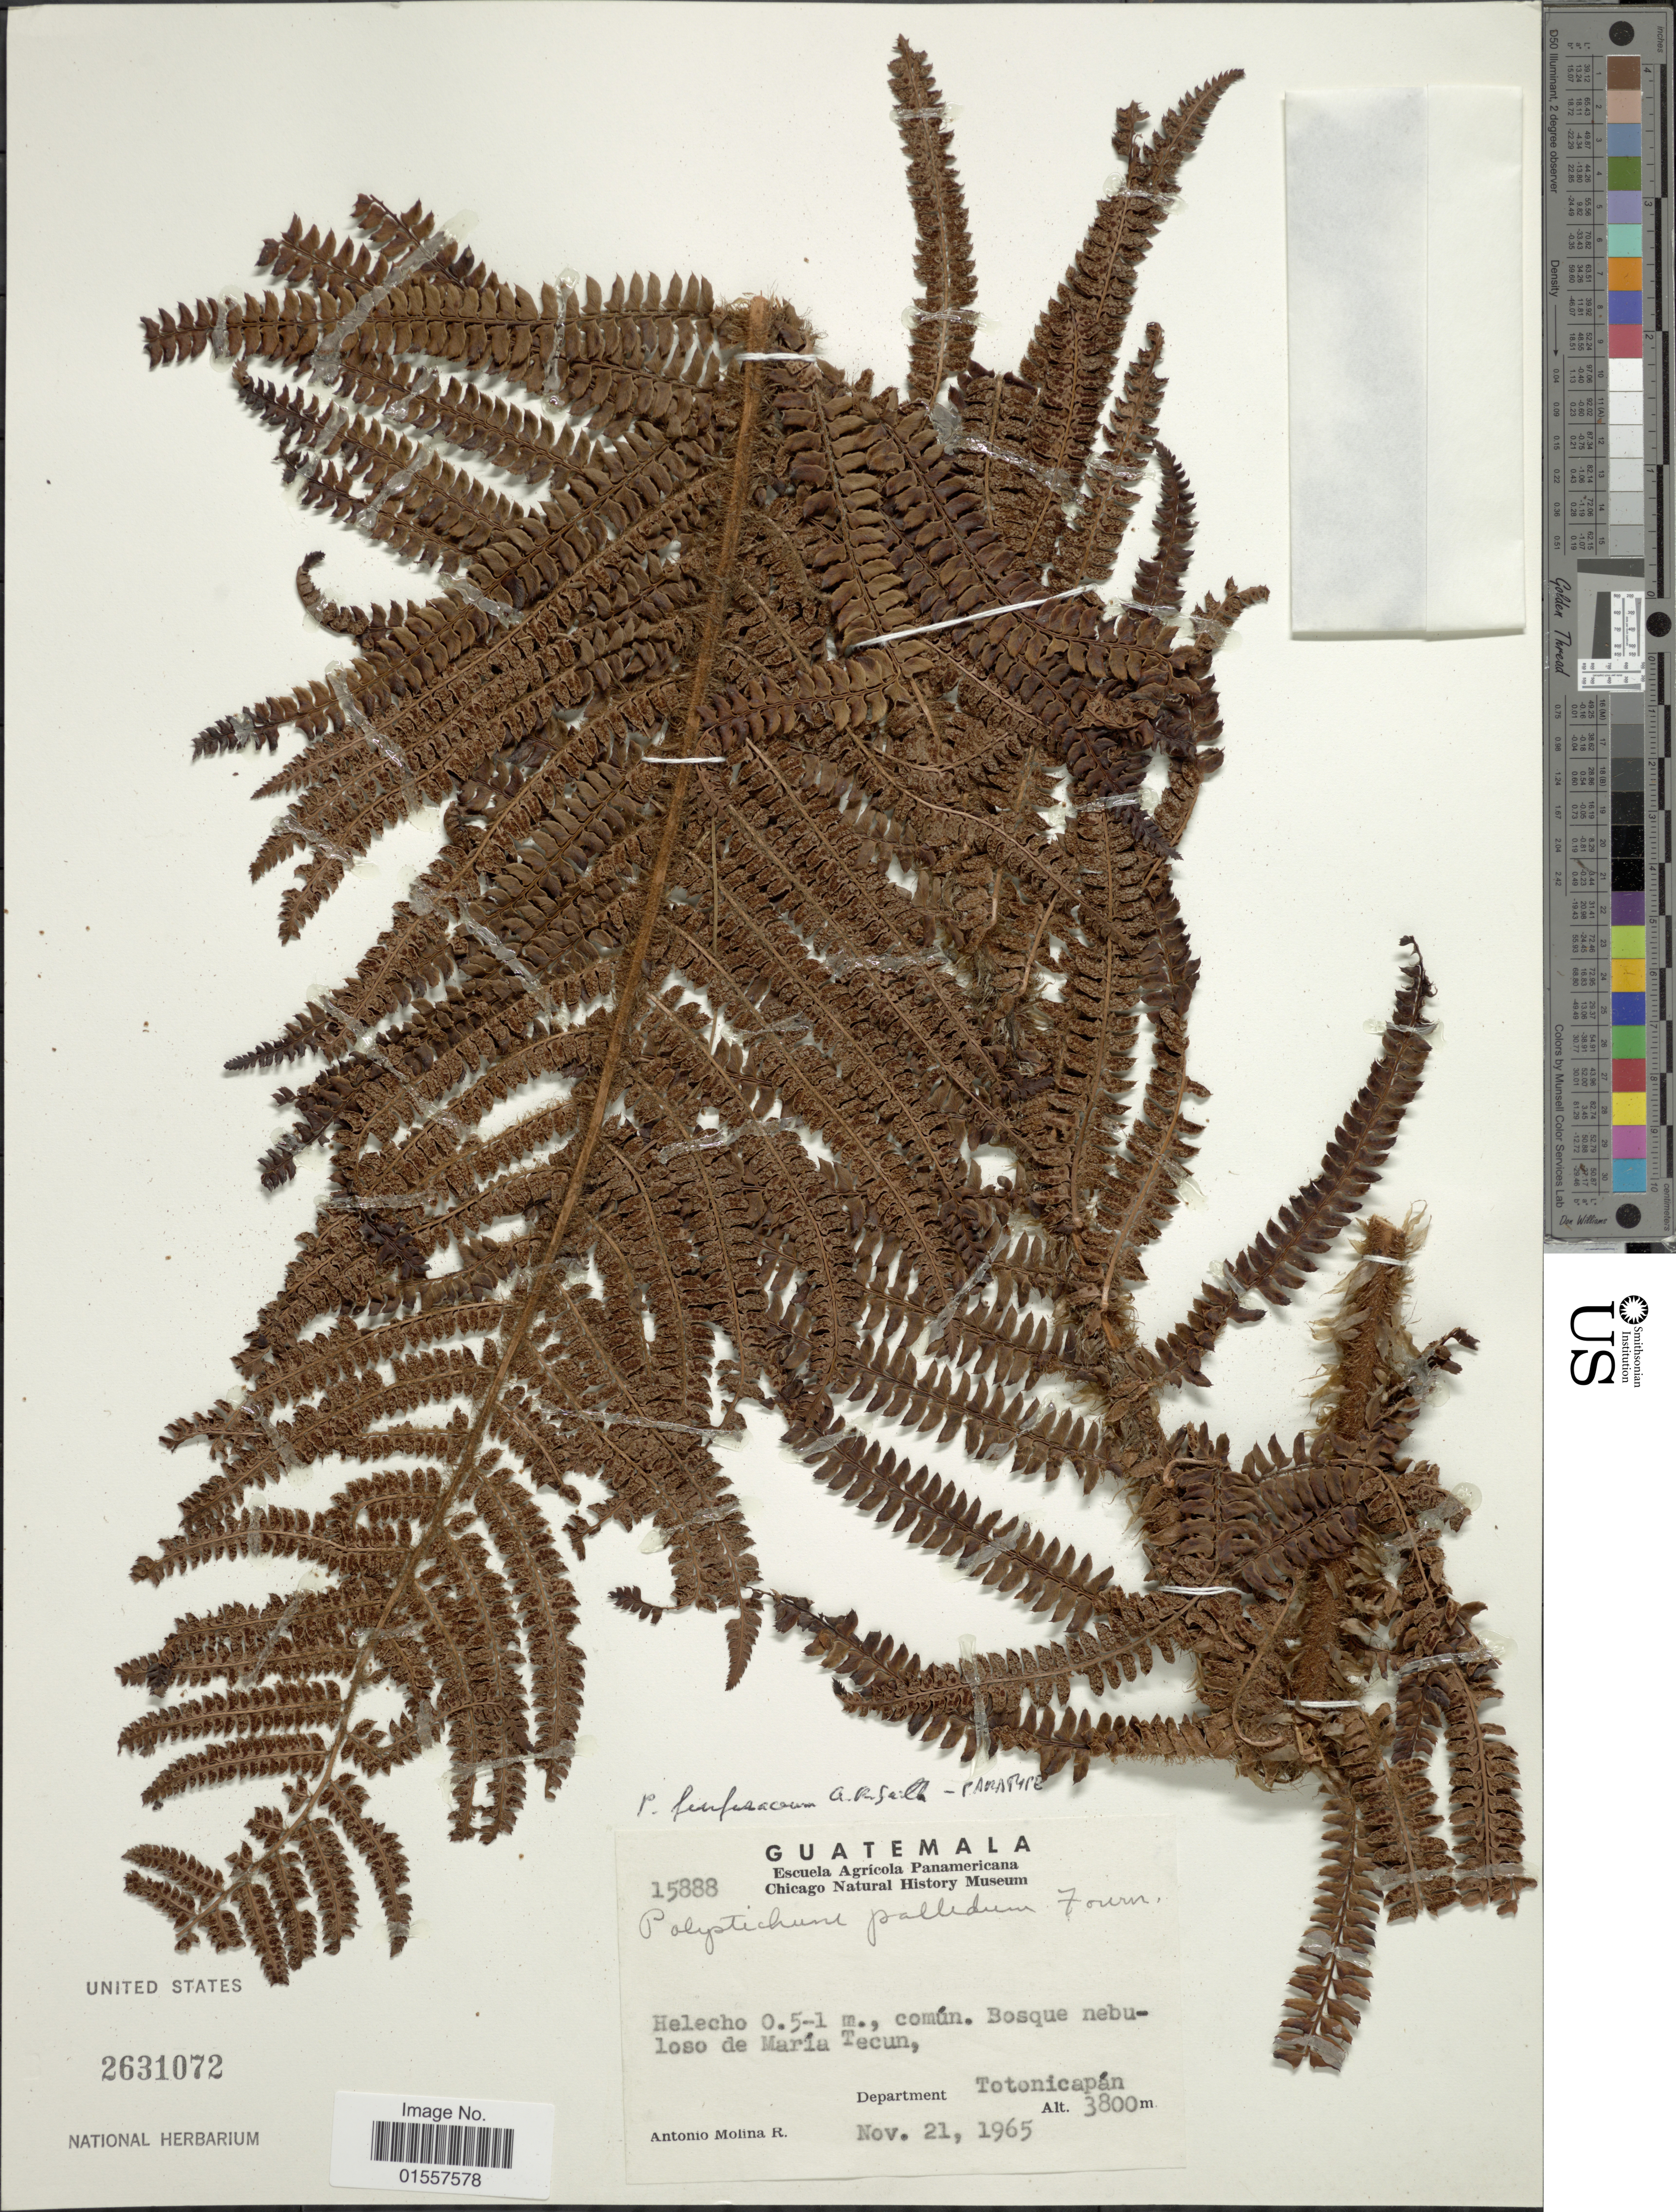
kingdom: Plantae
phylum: Tracheophyta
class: Polypodiopsida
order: Polypodiales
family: Dryopteridaceae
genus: Polystichum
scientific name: Polystichum furfuraceum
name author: A.R. Sm.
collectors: A. Molina R.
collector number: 15888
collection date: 1965-11-21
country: Guatemala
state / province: Totonicapan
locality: Bosque nebuloso de Maria Tecun, Department Totonicapan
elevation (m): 3800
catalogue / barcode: US 2631072